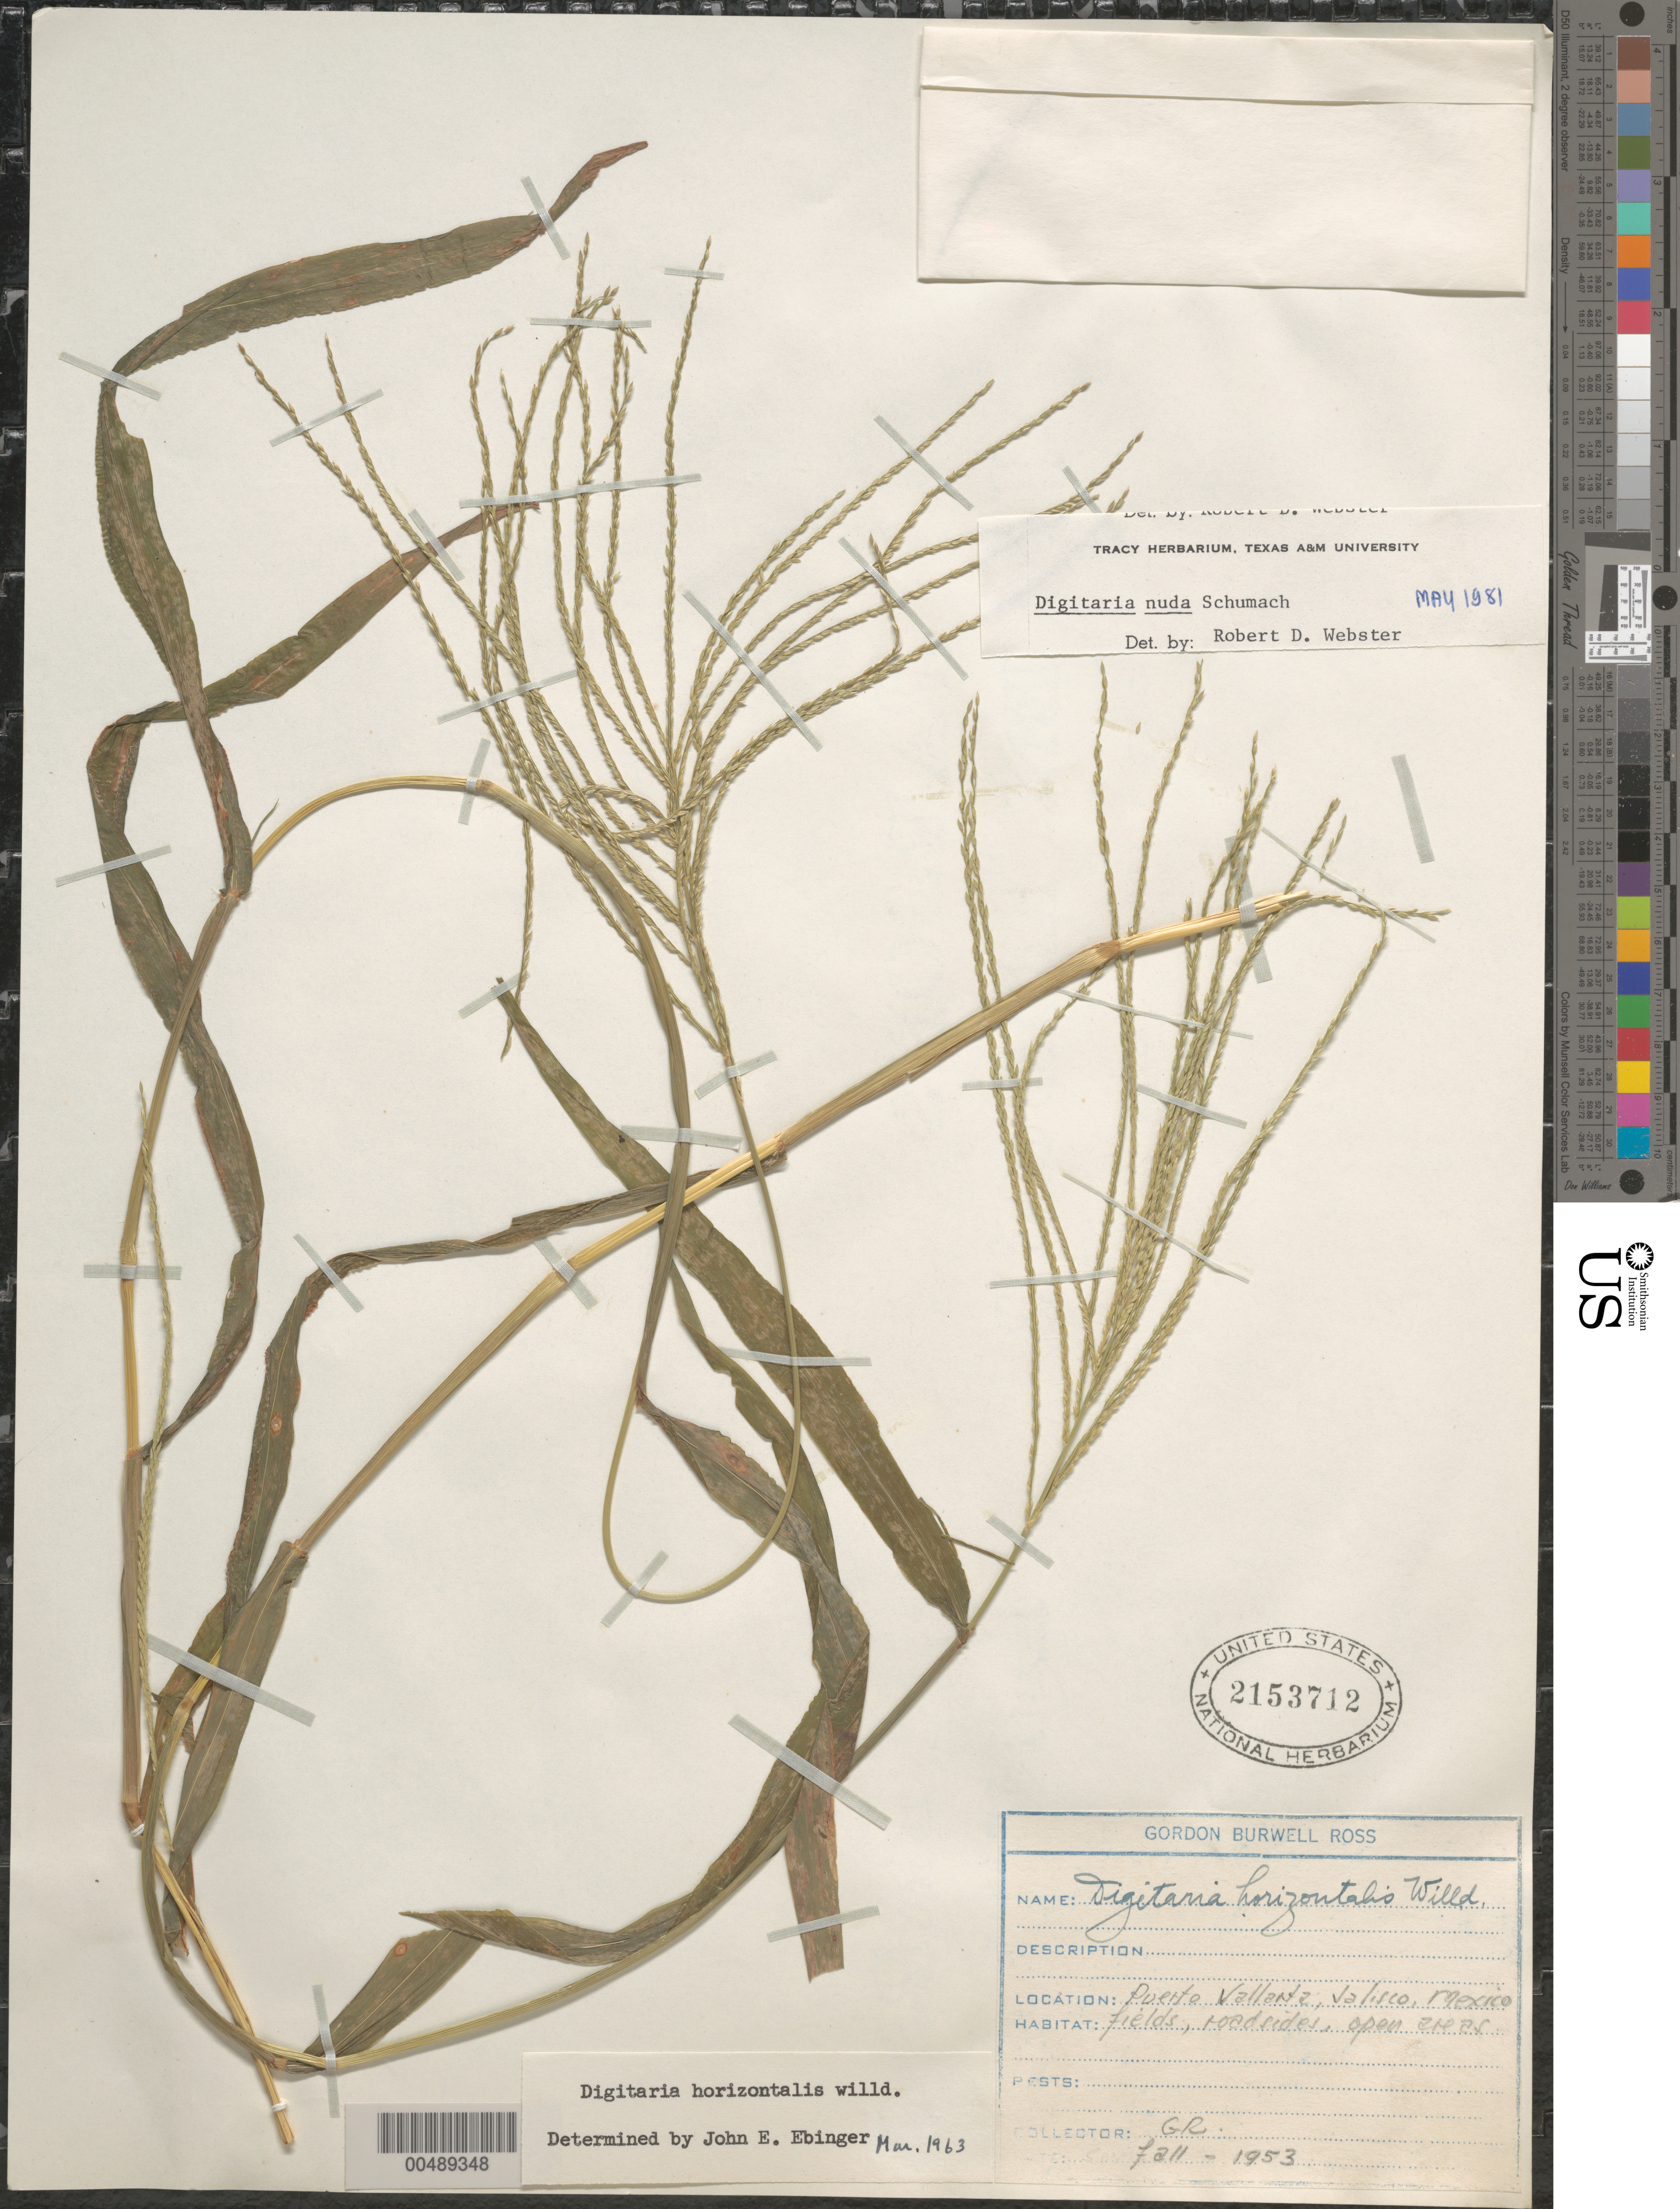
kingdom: Plantae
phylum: Tracheophyta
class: Liliopsida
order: Poales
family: Poaceae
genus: Digitaria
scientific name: Digitaria nuda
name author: Schumach.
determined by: Webster, Robert D.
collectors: G. B. Ross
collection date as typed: Sep 1953 to Dec 1953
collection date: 1953-09/1953-12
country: Mexico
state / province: Jalisco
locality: Puerta Vallarta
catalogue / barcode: US 2153712